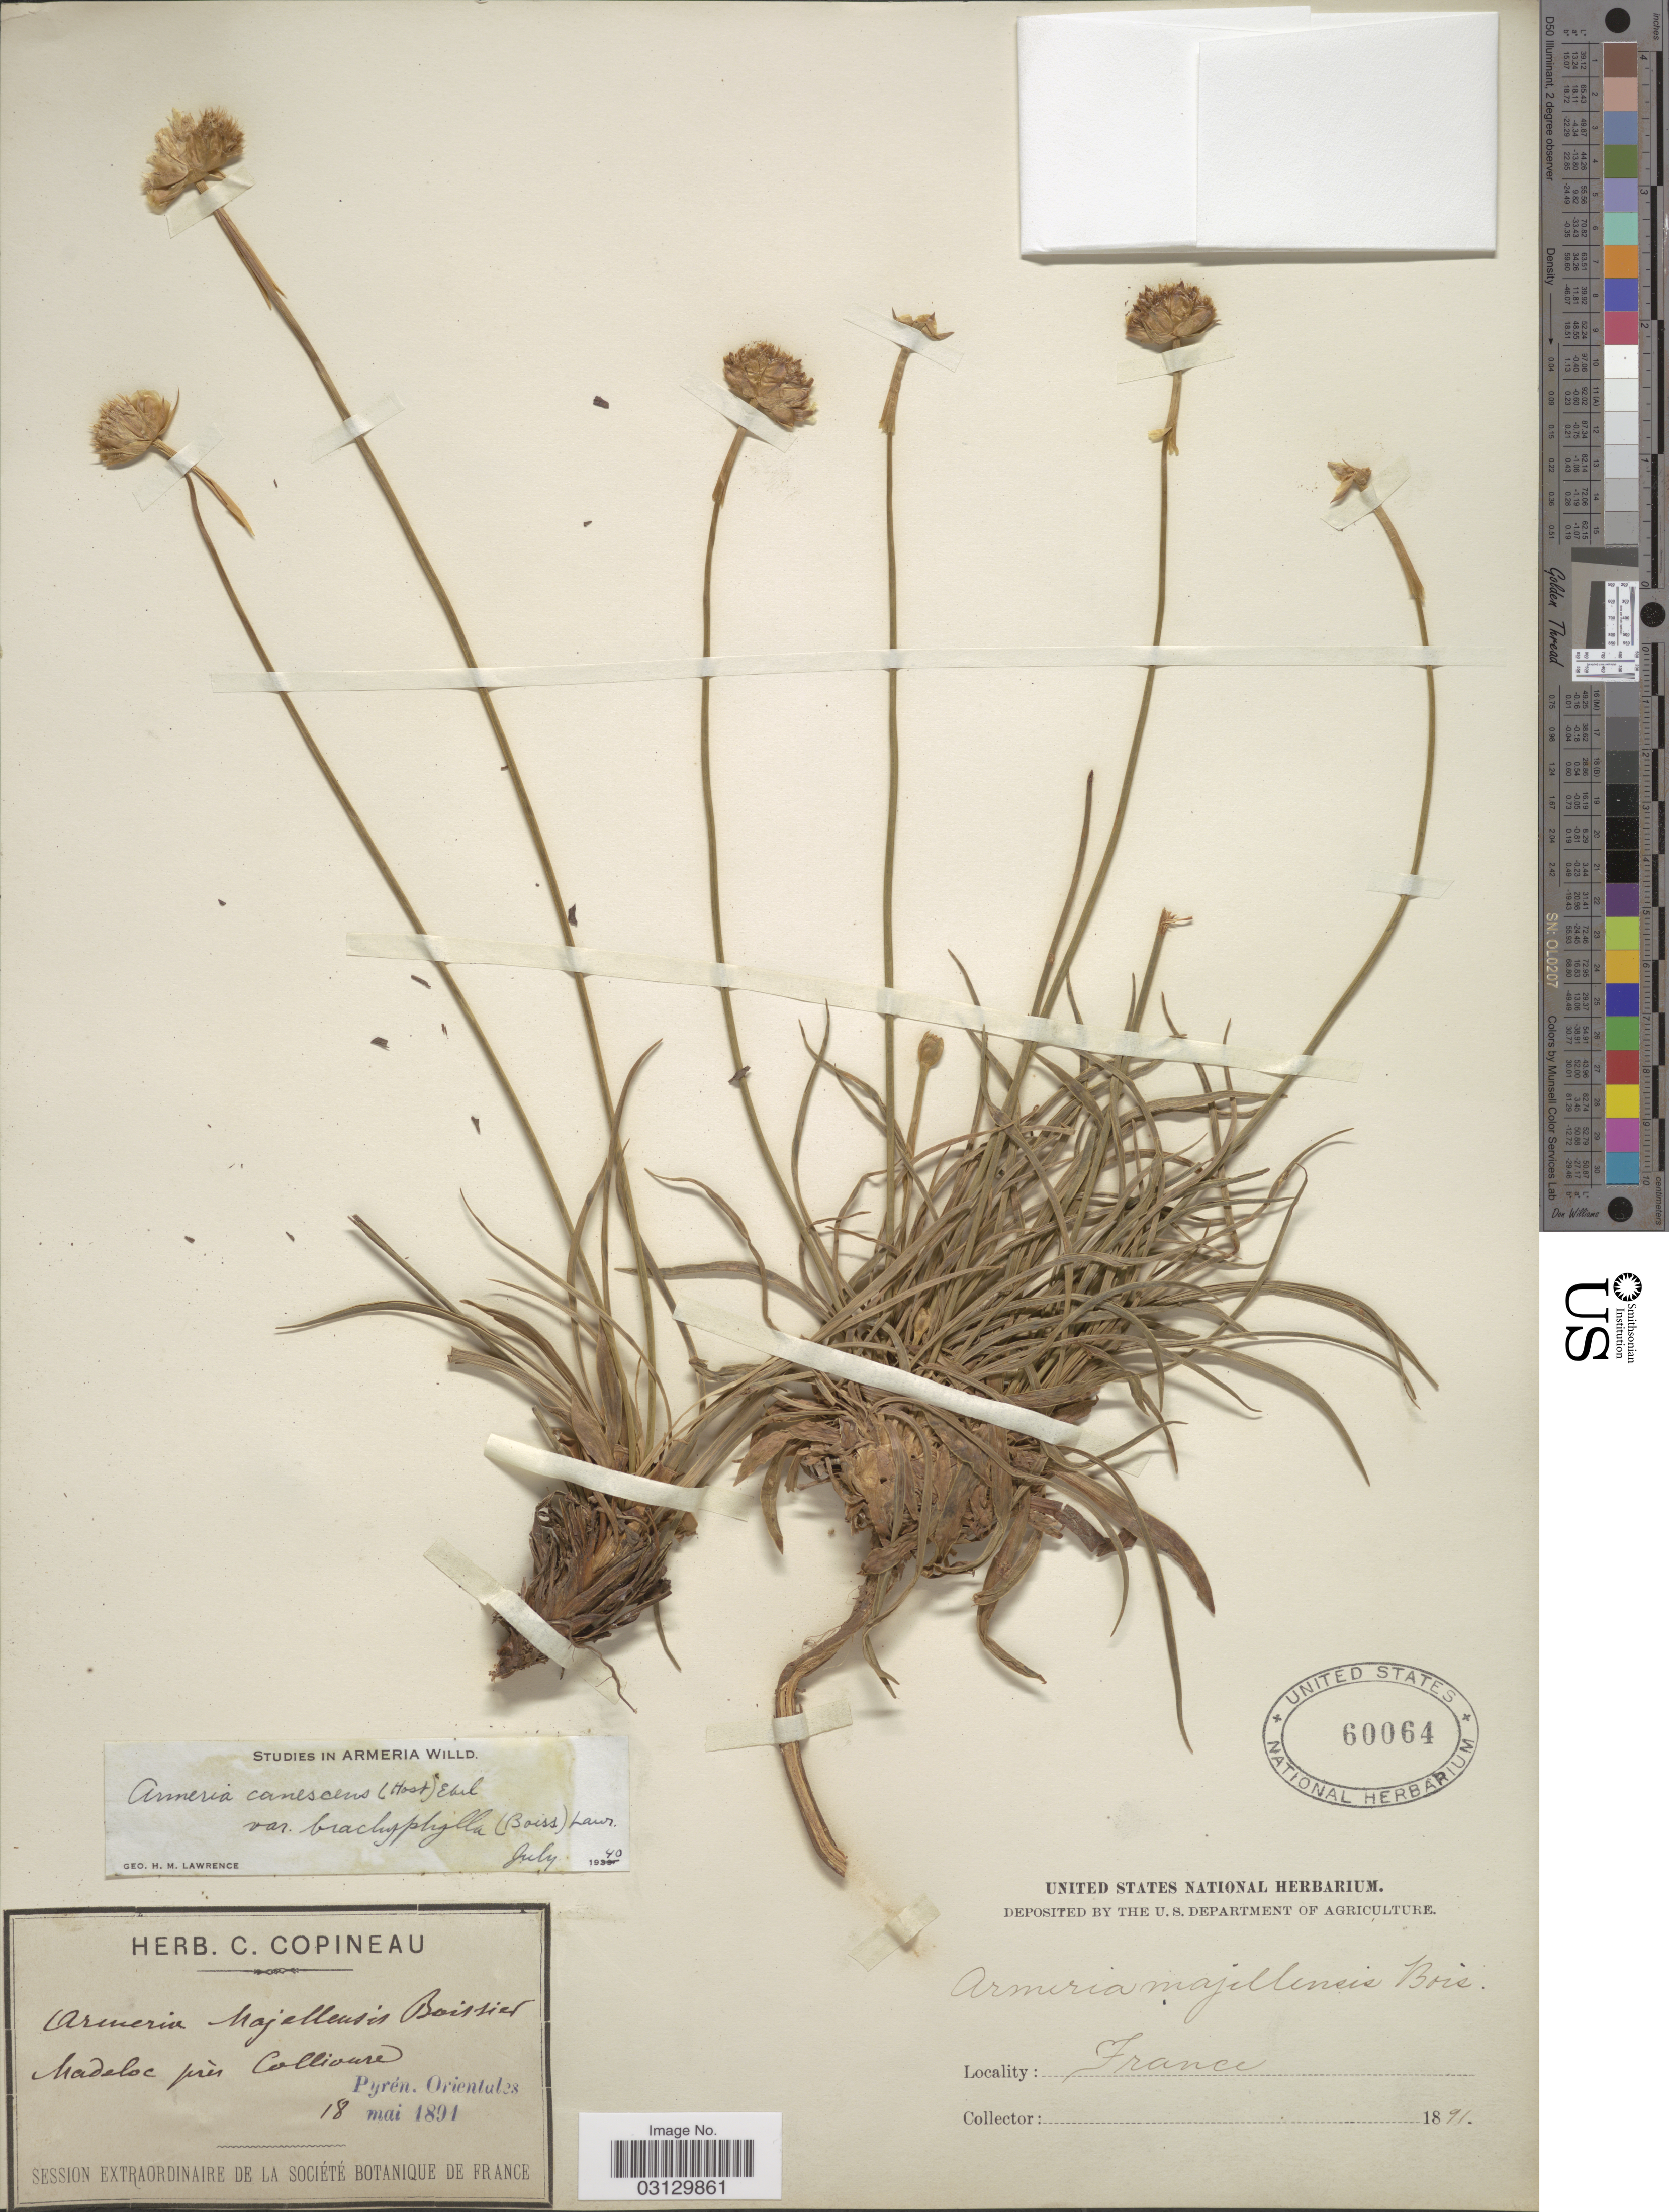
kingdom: Plantae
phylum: Tracheophyta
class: Magnoliopsida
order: Caryophyllales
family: Plumbaginaceae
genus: Armeria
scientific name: Armeria canescens var. brachyphylla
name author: (Boiss.) Lawr.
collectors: ex herb. C. Copineau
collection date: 1891-05-18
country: France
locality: Madeloc près Collioure. Pyrén. Orientales.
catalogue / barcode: US 60064